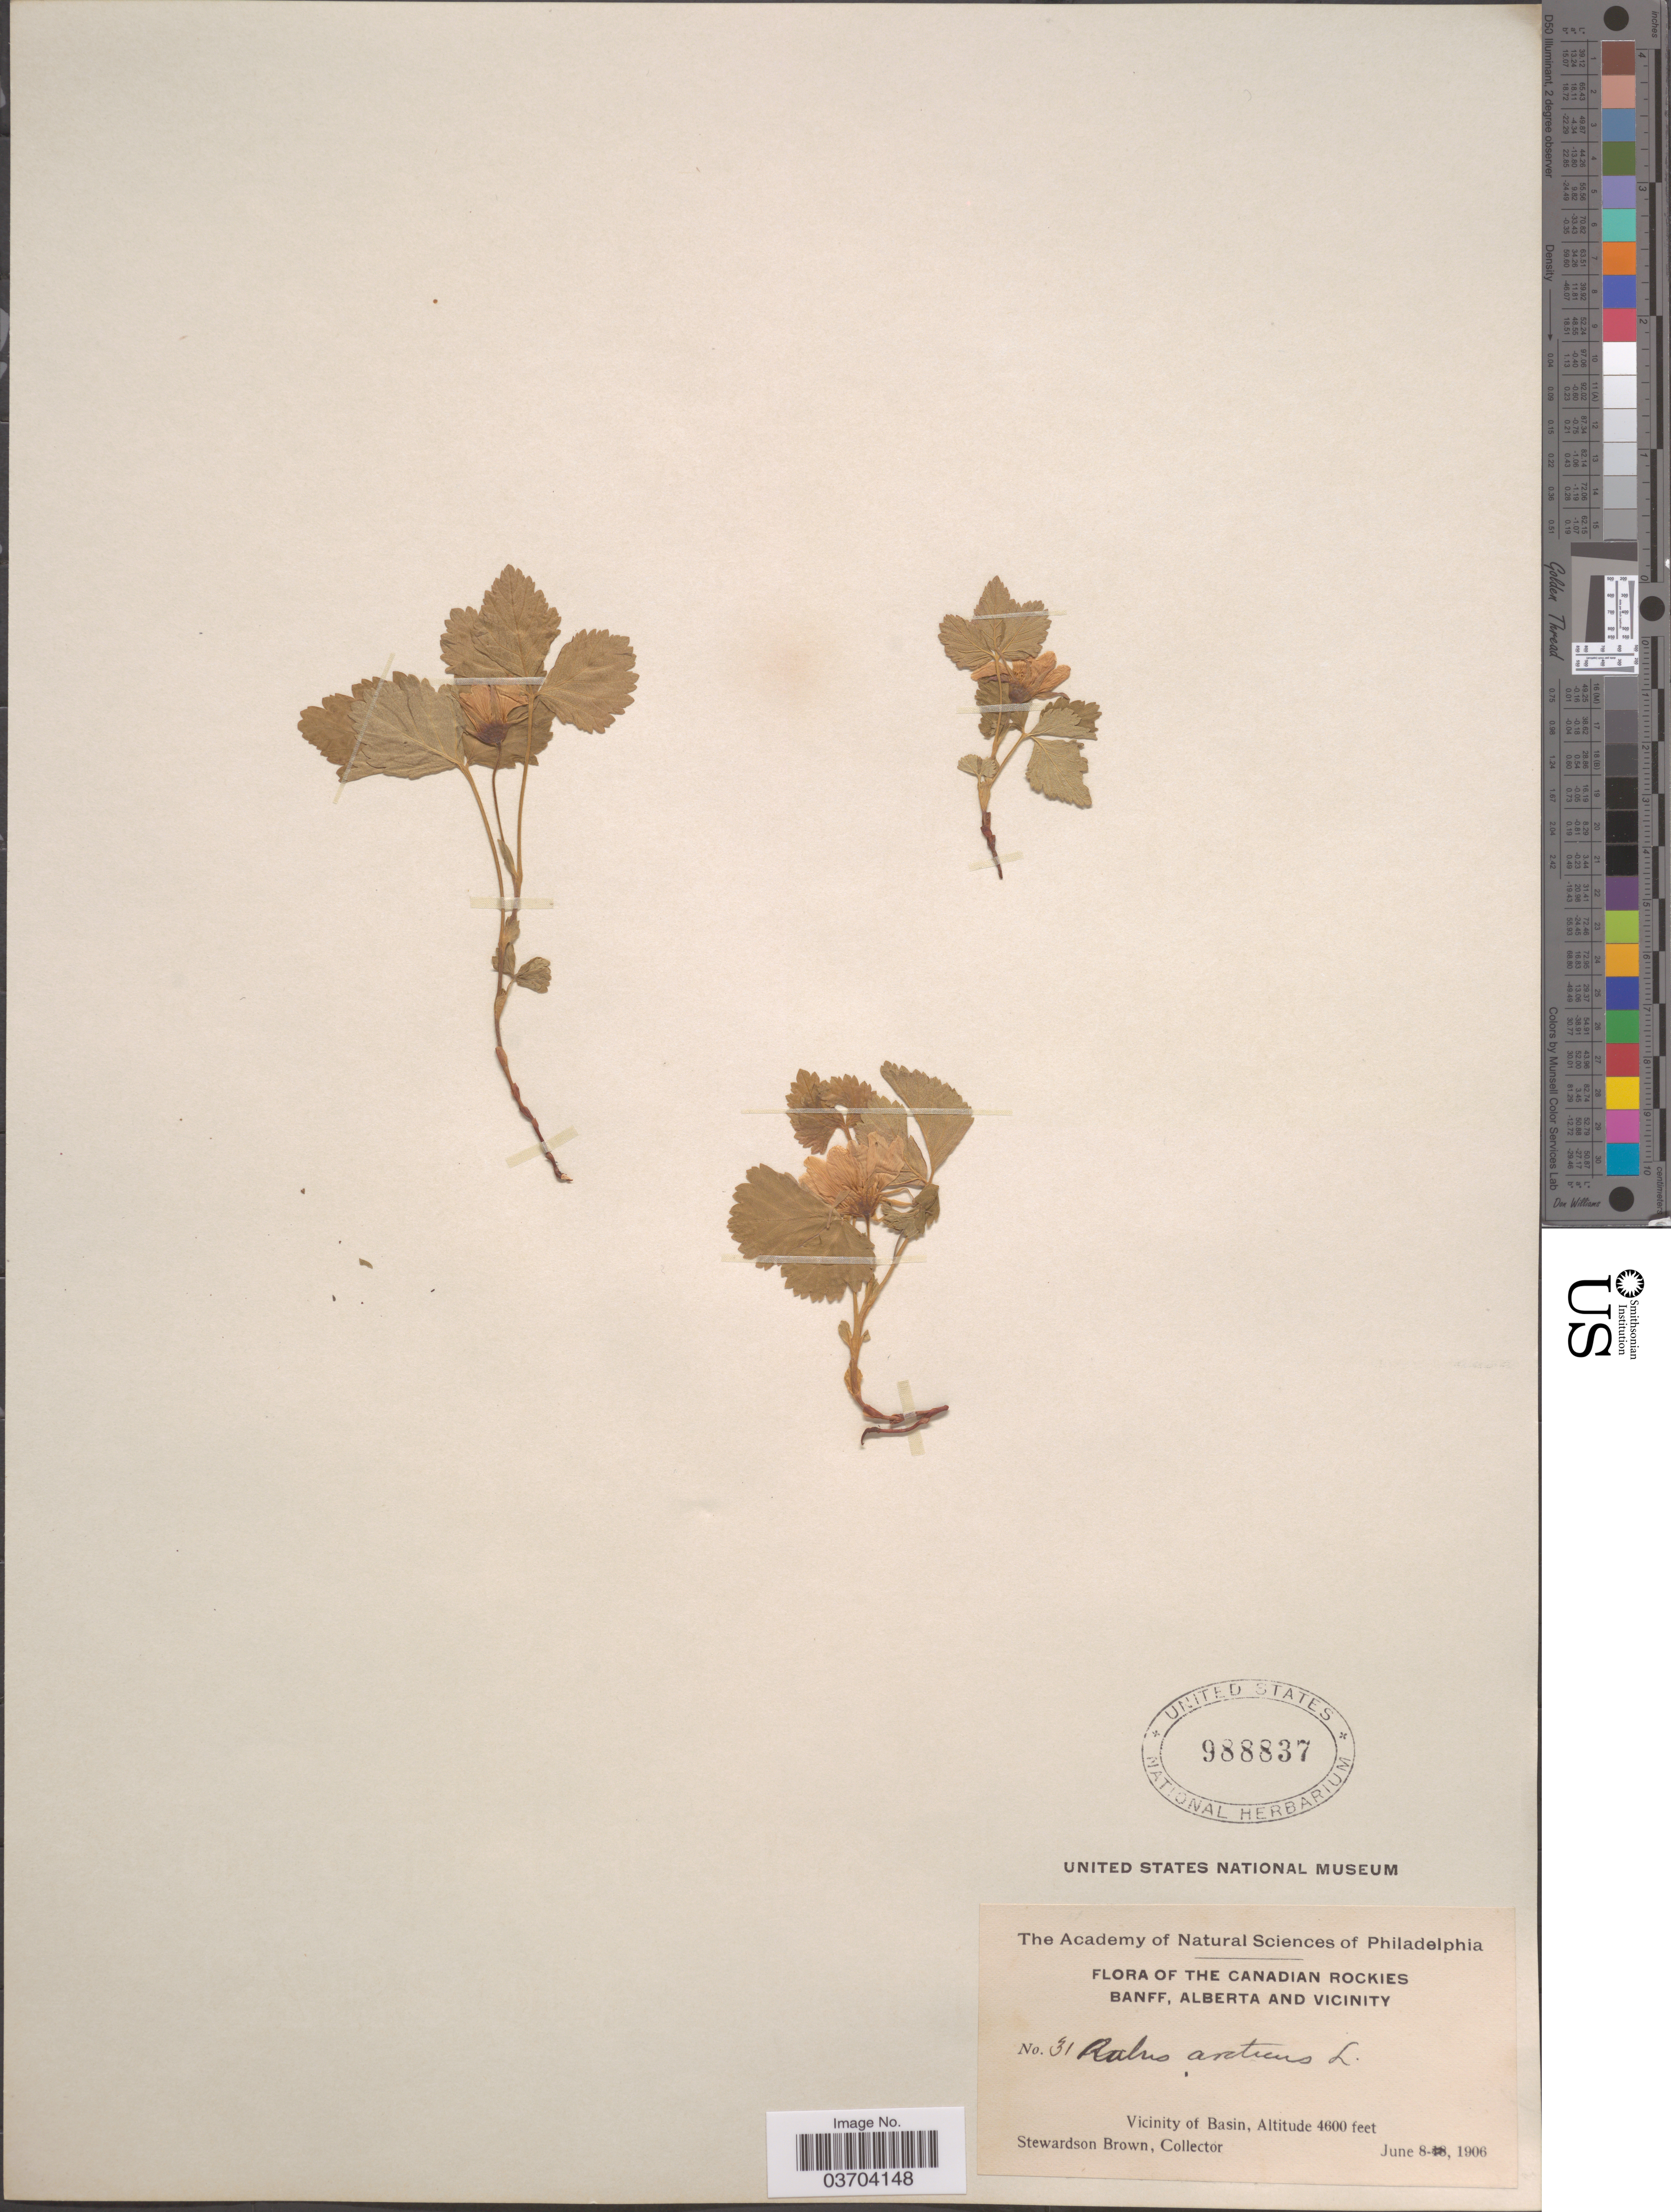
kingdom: Plantae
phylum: Tracheophyta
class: Magnoliopsida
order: Rosales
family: Rosaceae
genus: Rubus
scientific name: Rubus arcticus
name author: L.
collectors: S. Brown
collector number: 31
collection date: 1906-06-08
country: Canada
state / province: Alberta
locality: The Canadian Rockies. Banff, and vicinity. Vicinity of Basin.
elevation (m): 1402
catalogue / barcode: US 988837